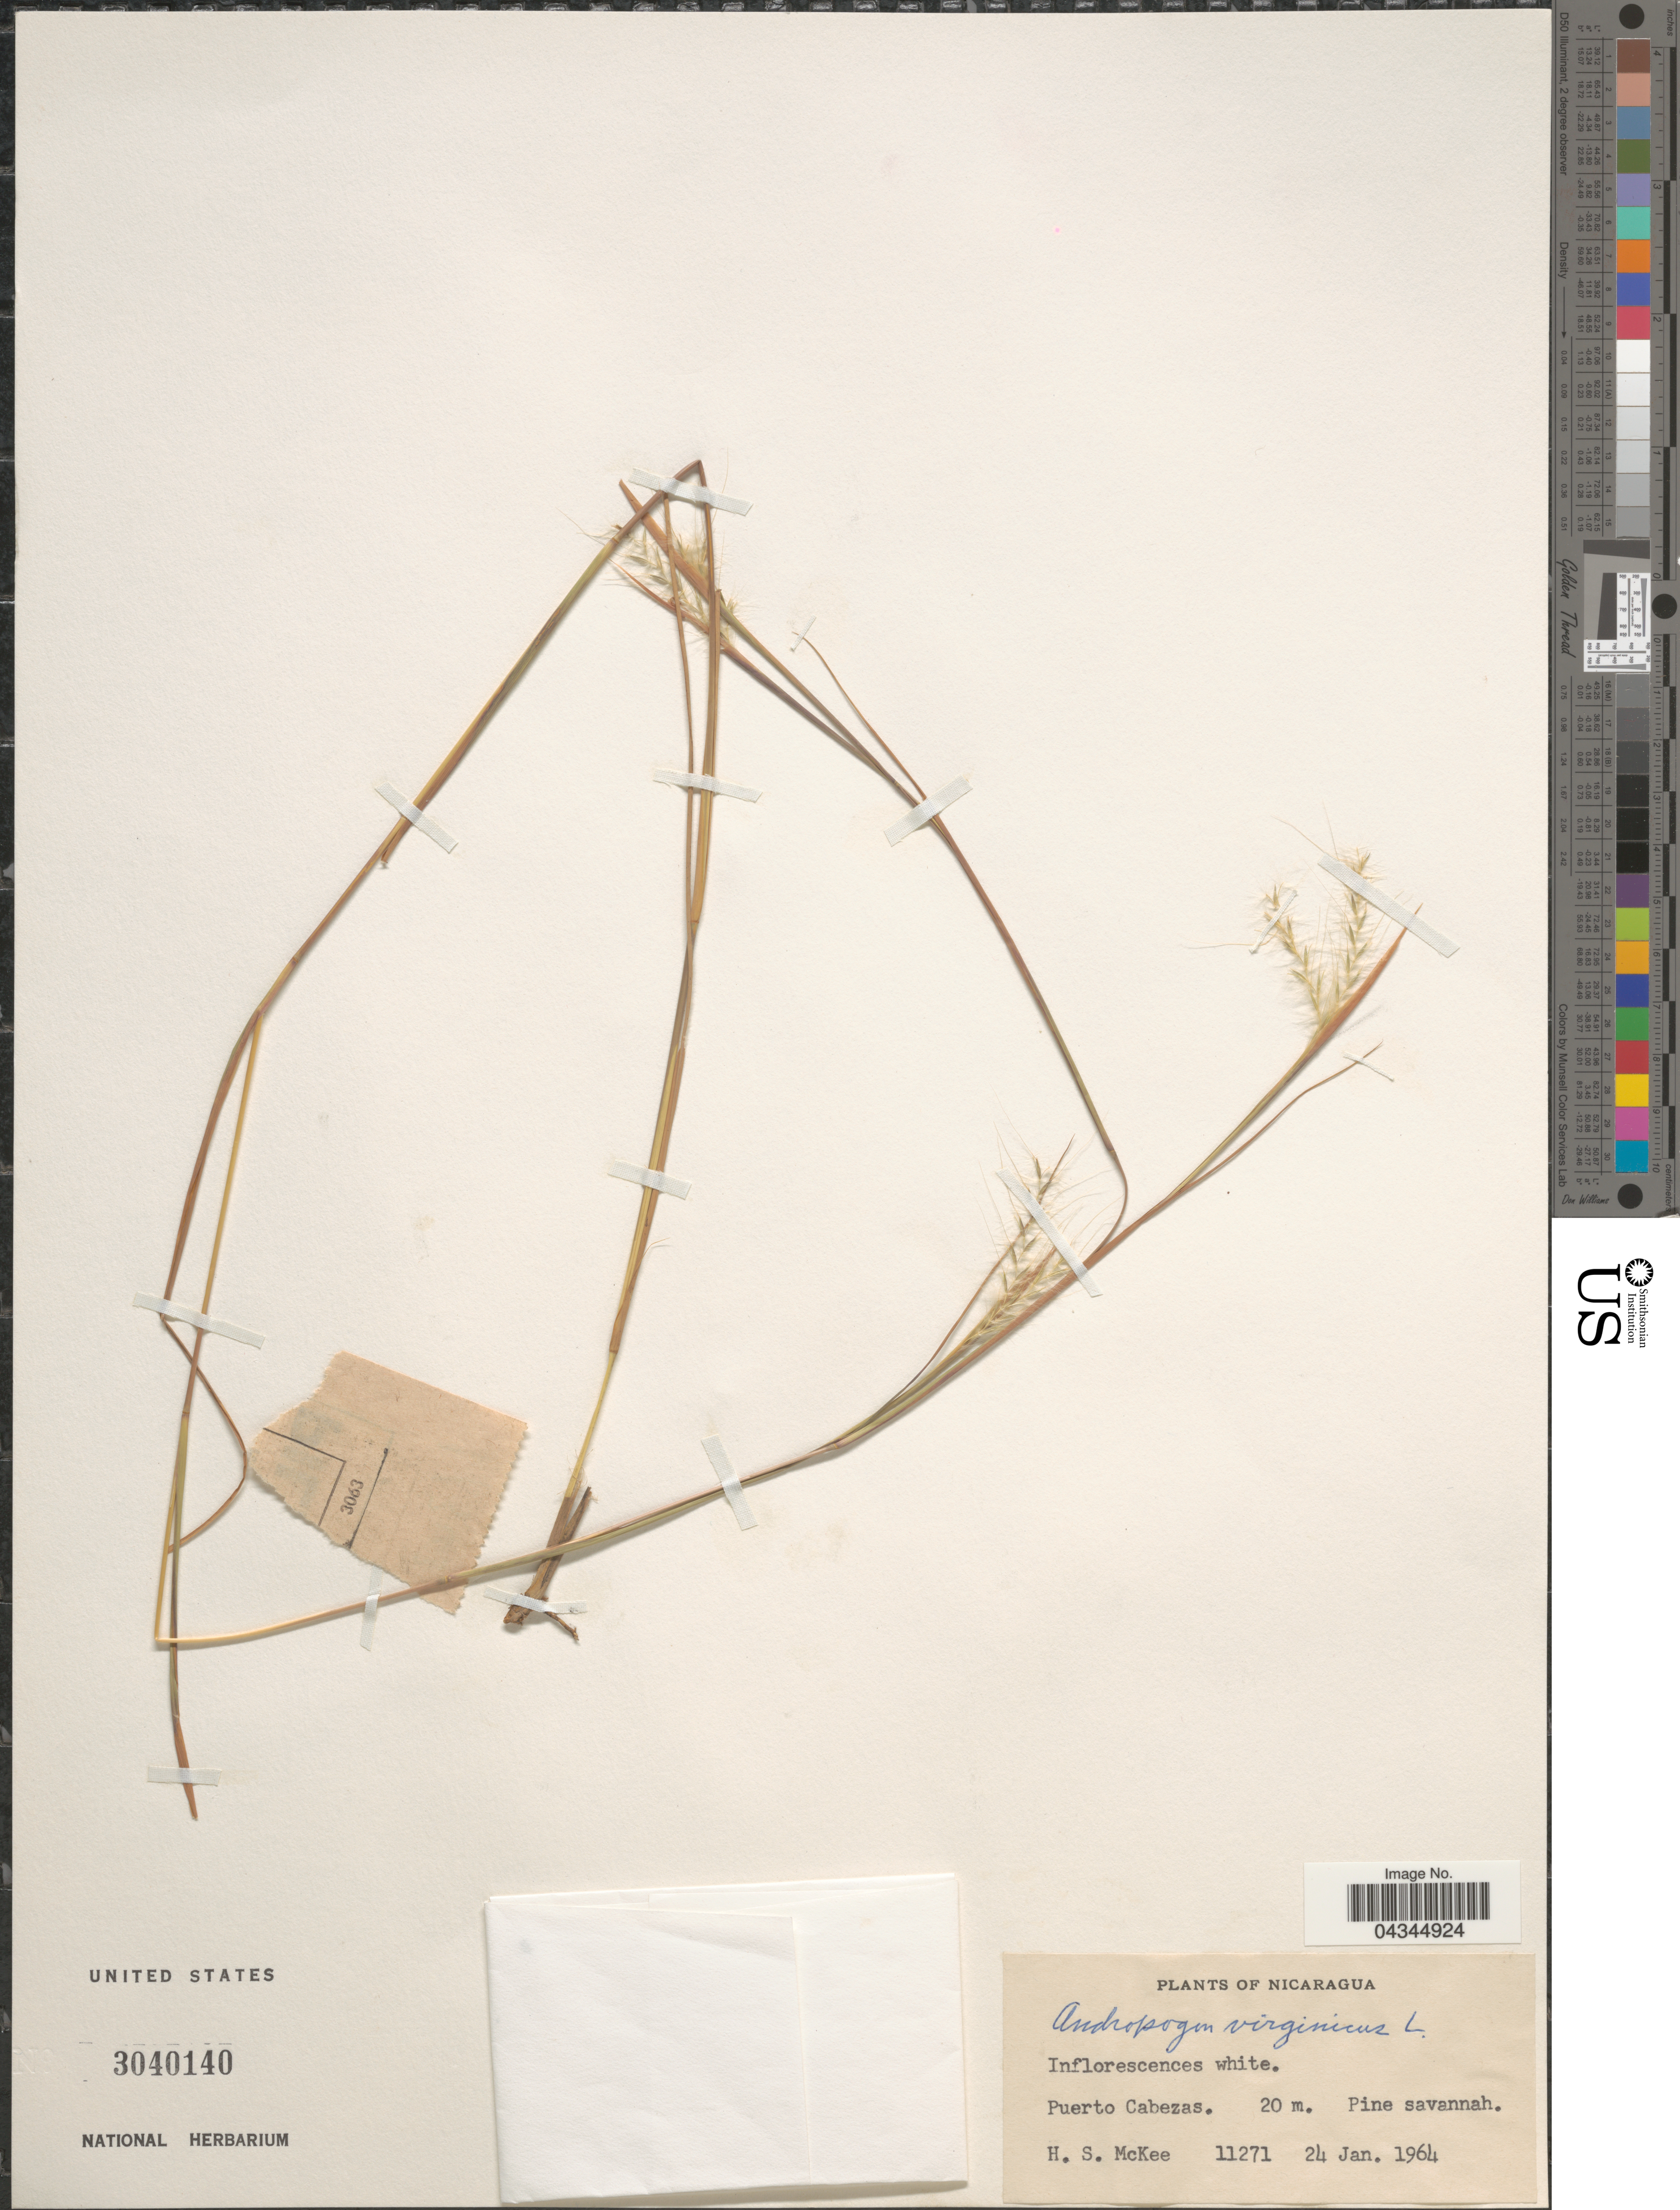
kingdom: Plantae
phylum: Tracheophyta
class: Liliopsida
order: Poales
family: Poaceae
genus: Andropogon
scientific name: Andropogon virginicus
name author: L.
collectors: H. S. McKee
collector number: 11271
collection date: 1964-01-24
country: Nicaragua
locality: Puerto Cabezas.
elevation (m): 20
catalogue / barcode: US 3040140